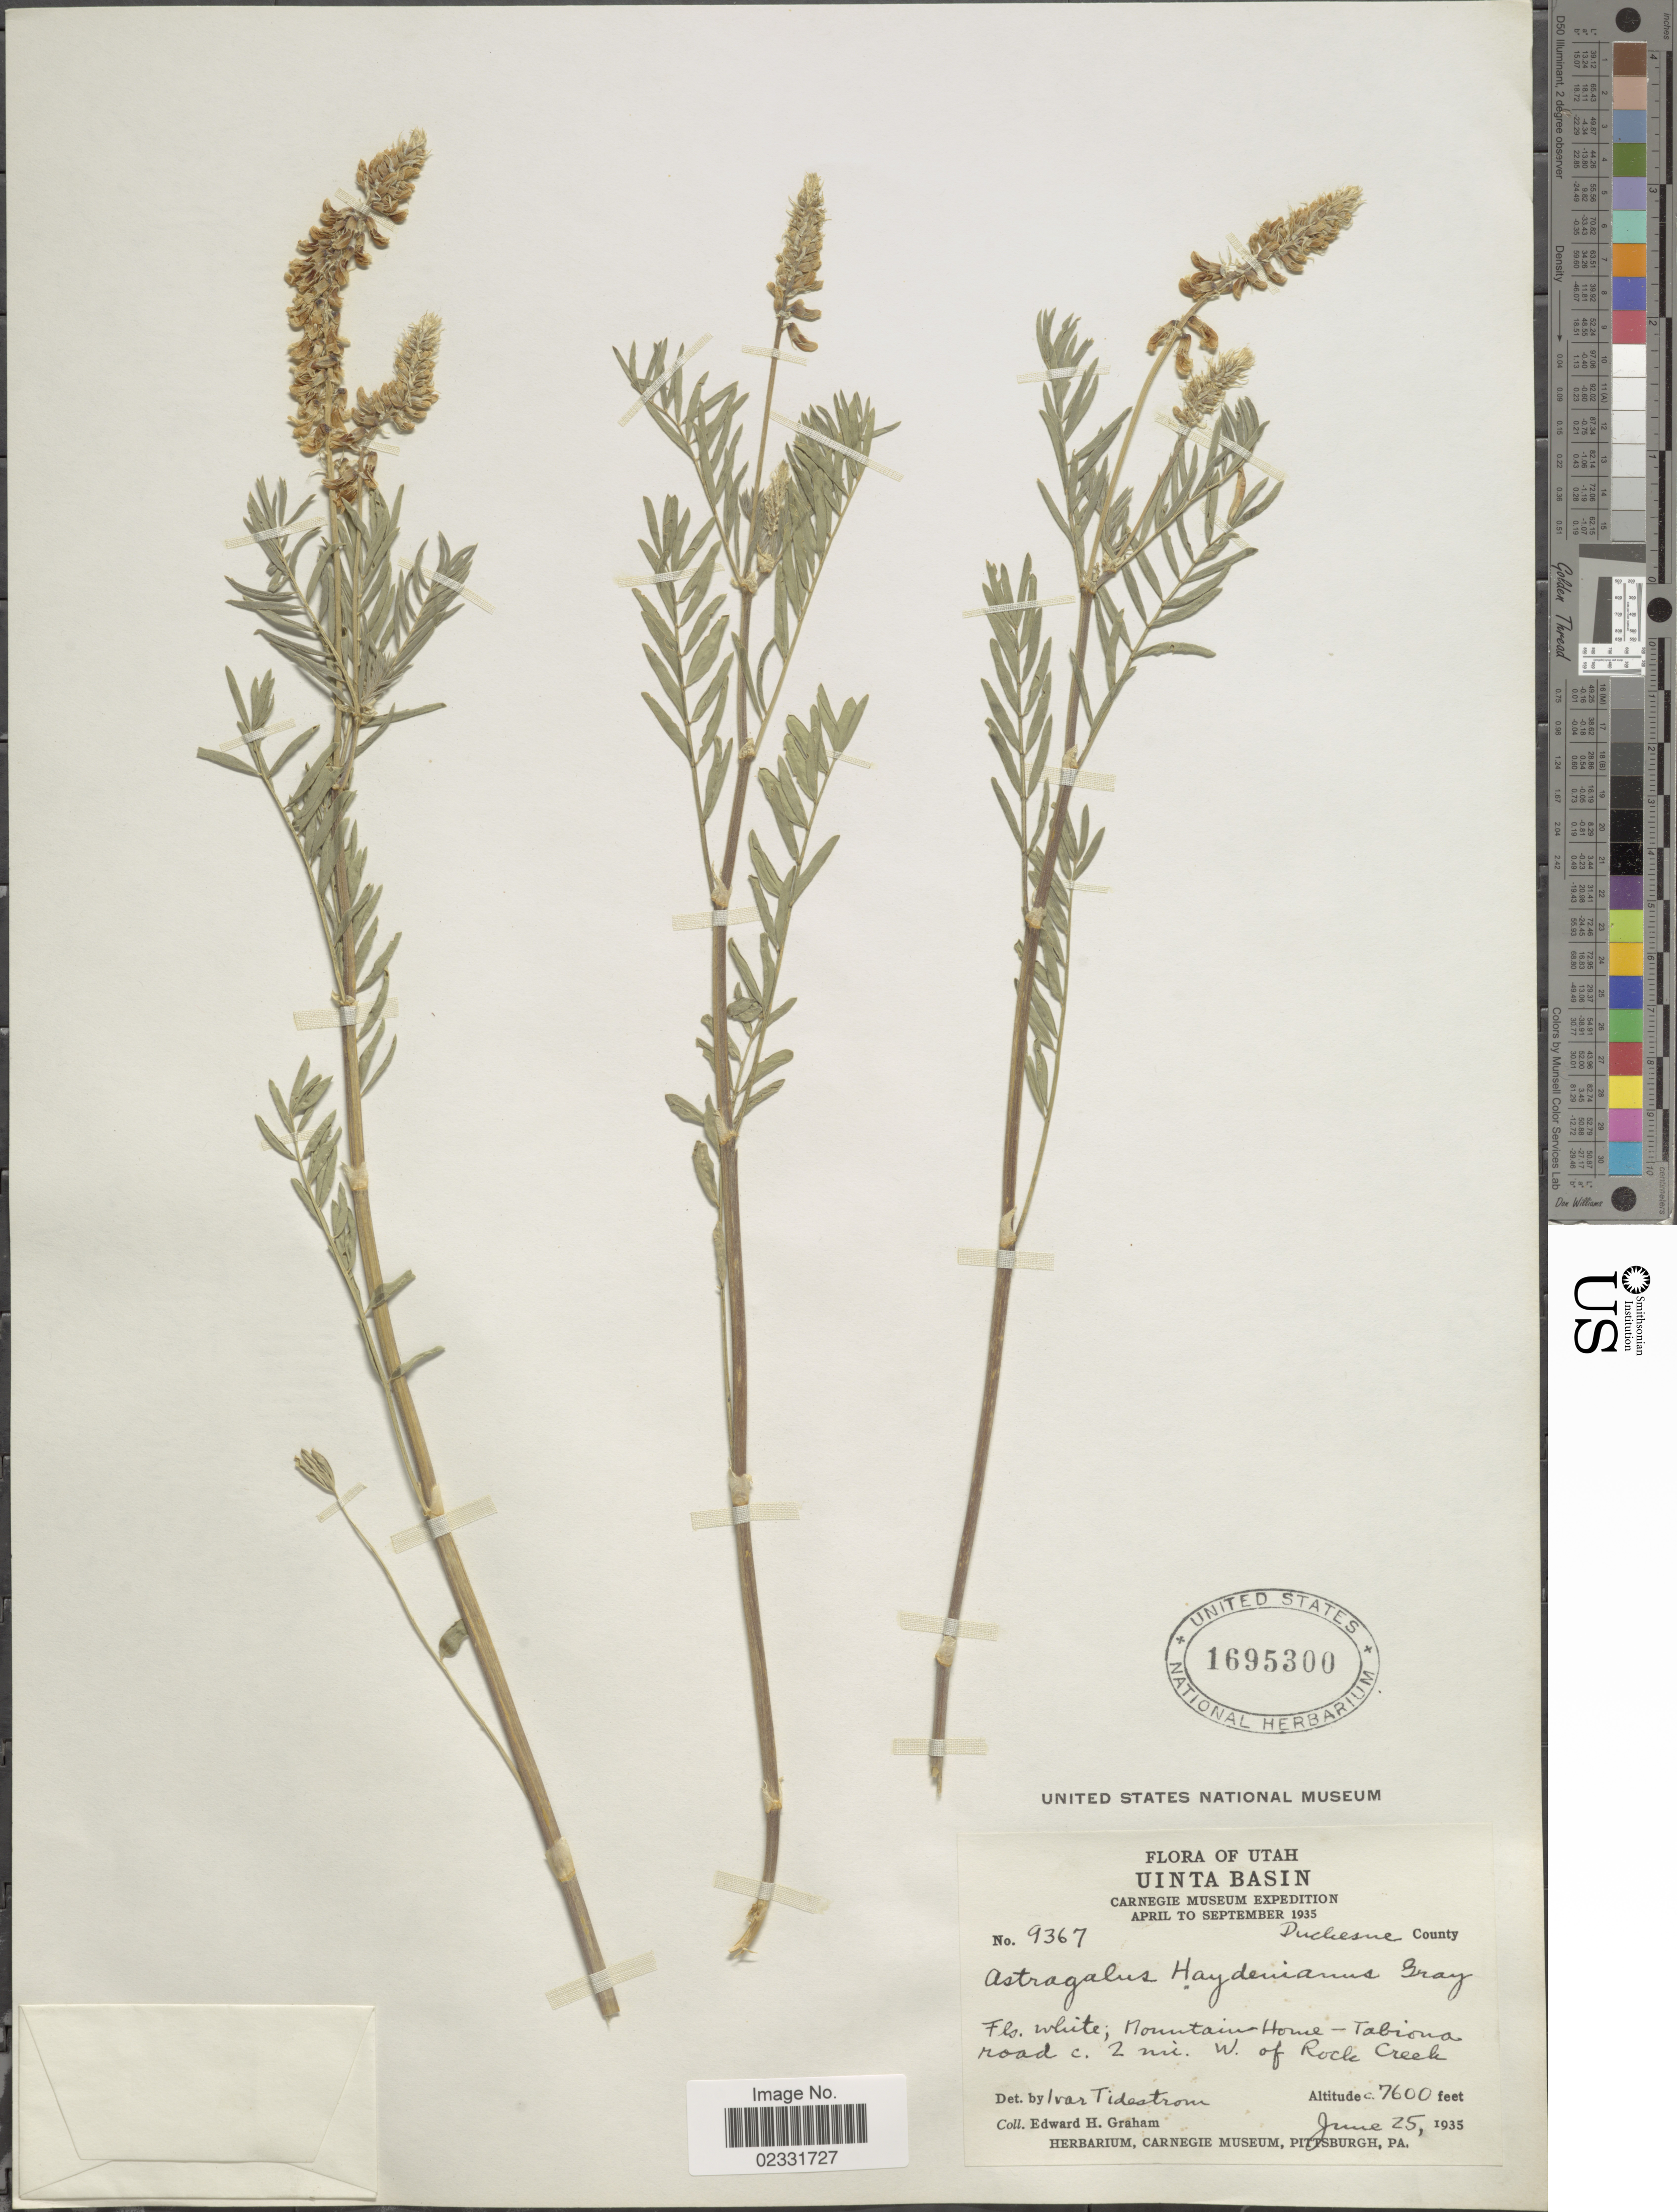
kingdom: Plantae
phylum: Tracheophyta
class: Magnoliopsida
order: Fabales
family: Fabaceae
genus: Astragalus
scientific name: Astragalus haydenianus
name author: A. Gray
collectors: E. H. Graham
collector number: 9367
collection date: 1935-06-25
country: United States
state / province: Utah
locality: Uinta Basin, Mountain-Horse-Tabiona road c. 2 mi. W. of Rock Creek.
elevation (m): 2316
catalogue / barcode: US 1695300